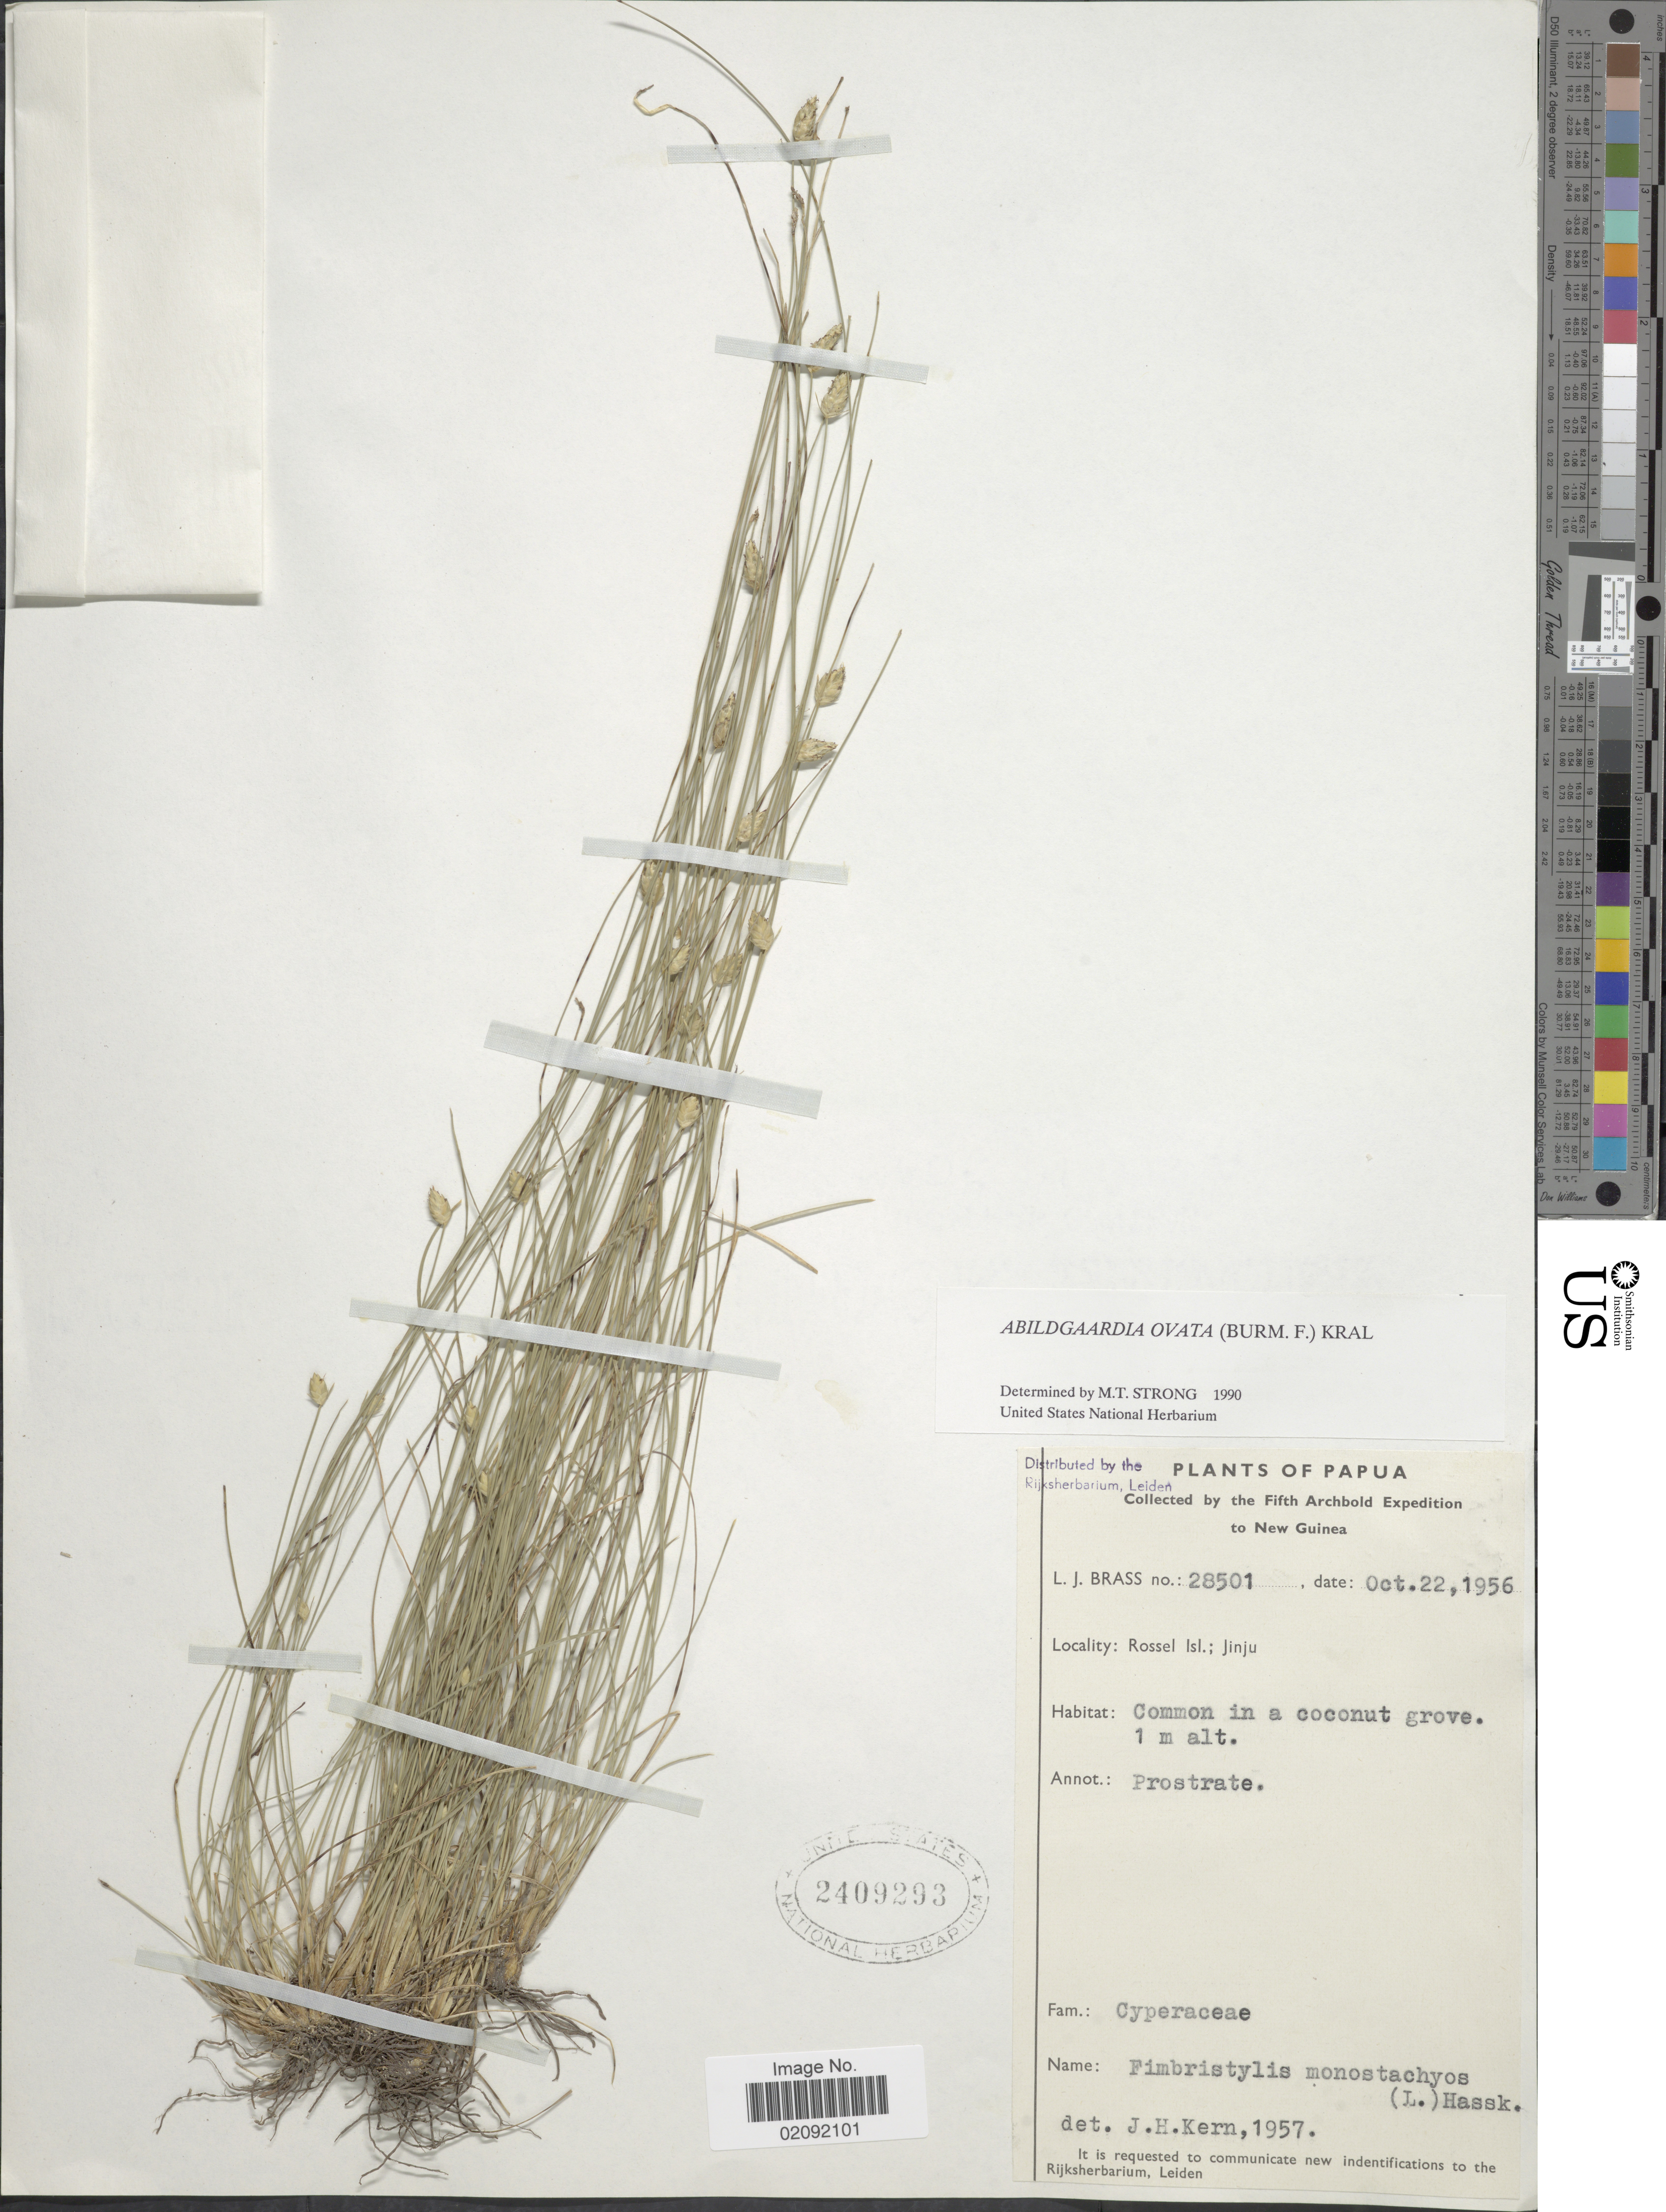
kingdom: Plantae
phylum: Tracheophyta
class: Liliopsida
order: Poales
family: Cyperaceae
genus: Abildgaardia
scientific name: Abildgaardia ovata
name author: (Burm. f.) Kral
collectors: L. J. Brass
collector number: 28501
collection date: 1956-10-22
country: Papua New Guinea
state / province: Milne Bay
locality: Rossel Isl.: Jinju, common in a coconut grove.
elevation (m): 1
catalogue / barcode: US 2409293